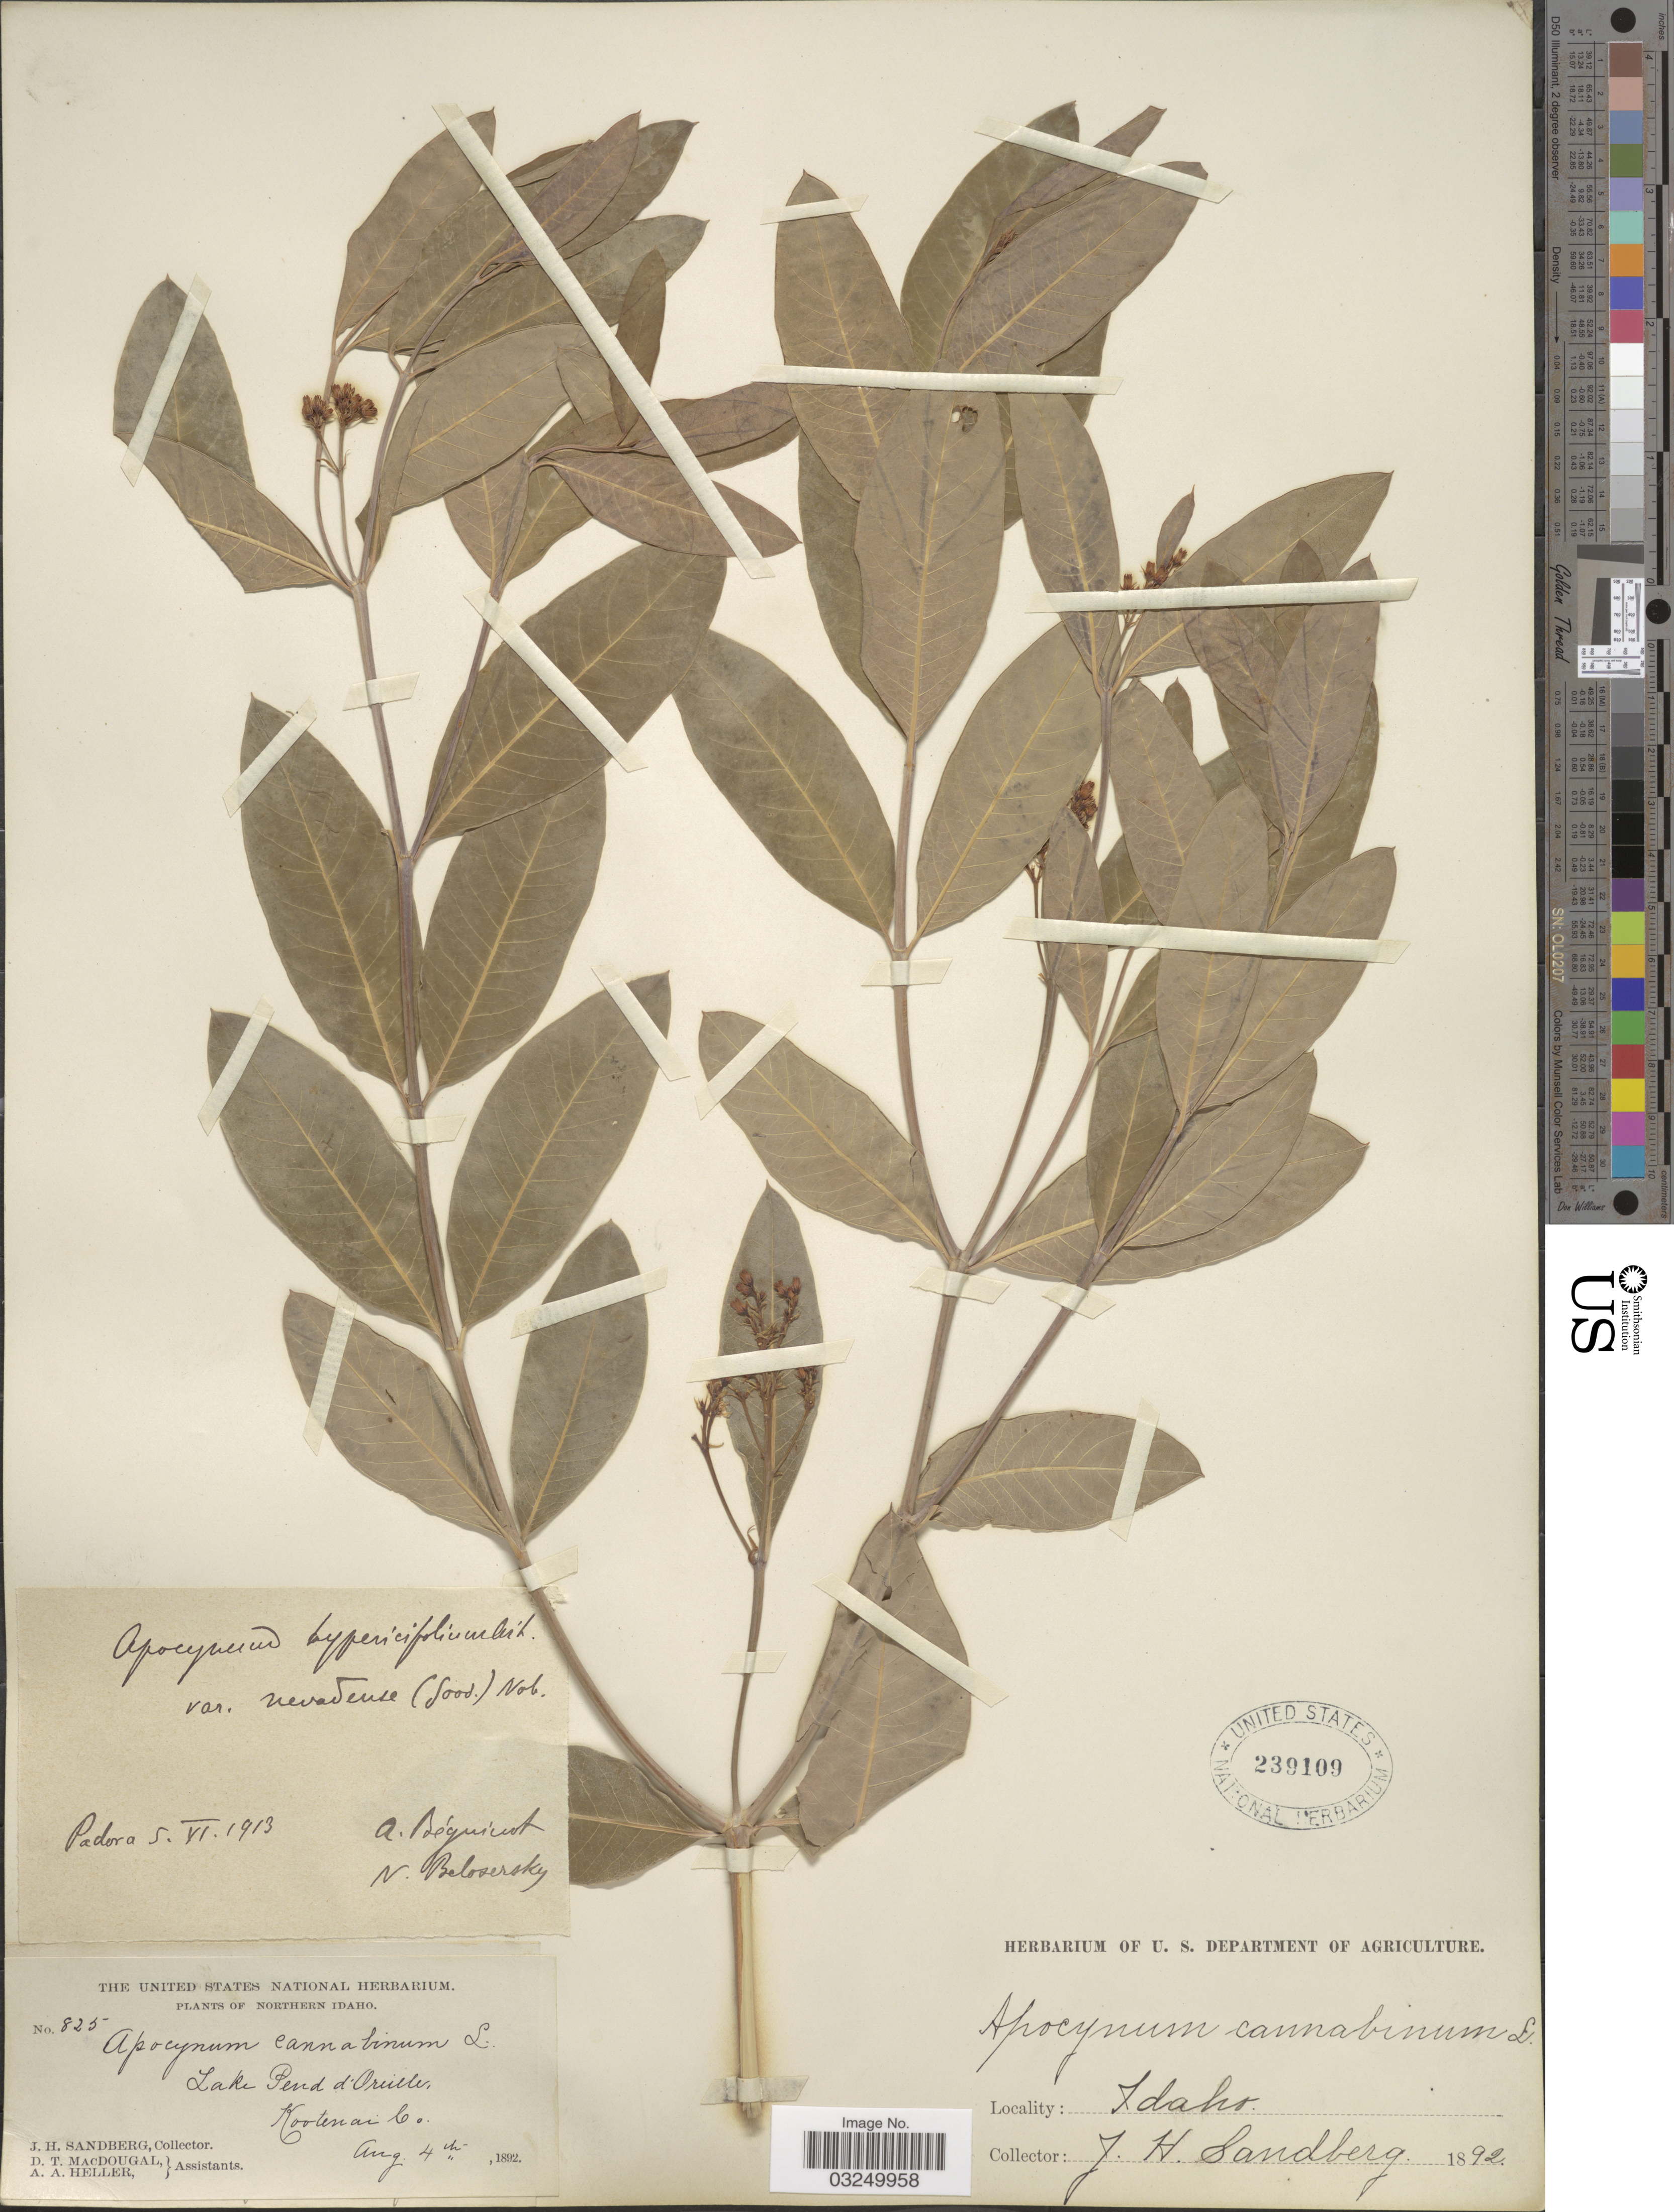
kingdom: Plantae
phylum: Tracheophyta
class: Magnoliopsida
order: Gentianales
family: Apocynaceae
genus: Apocynum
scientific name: Apocynum nevadense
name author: Goodd.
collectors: J. H. Sandberg, D. T. MacDougal & A. A. Heller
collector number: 825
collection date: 1892-08-04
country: United States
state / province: Idaho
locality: Northern Idaho. Lake Pend d'Oreille. Kootenai Co.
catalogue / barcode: US 239109